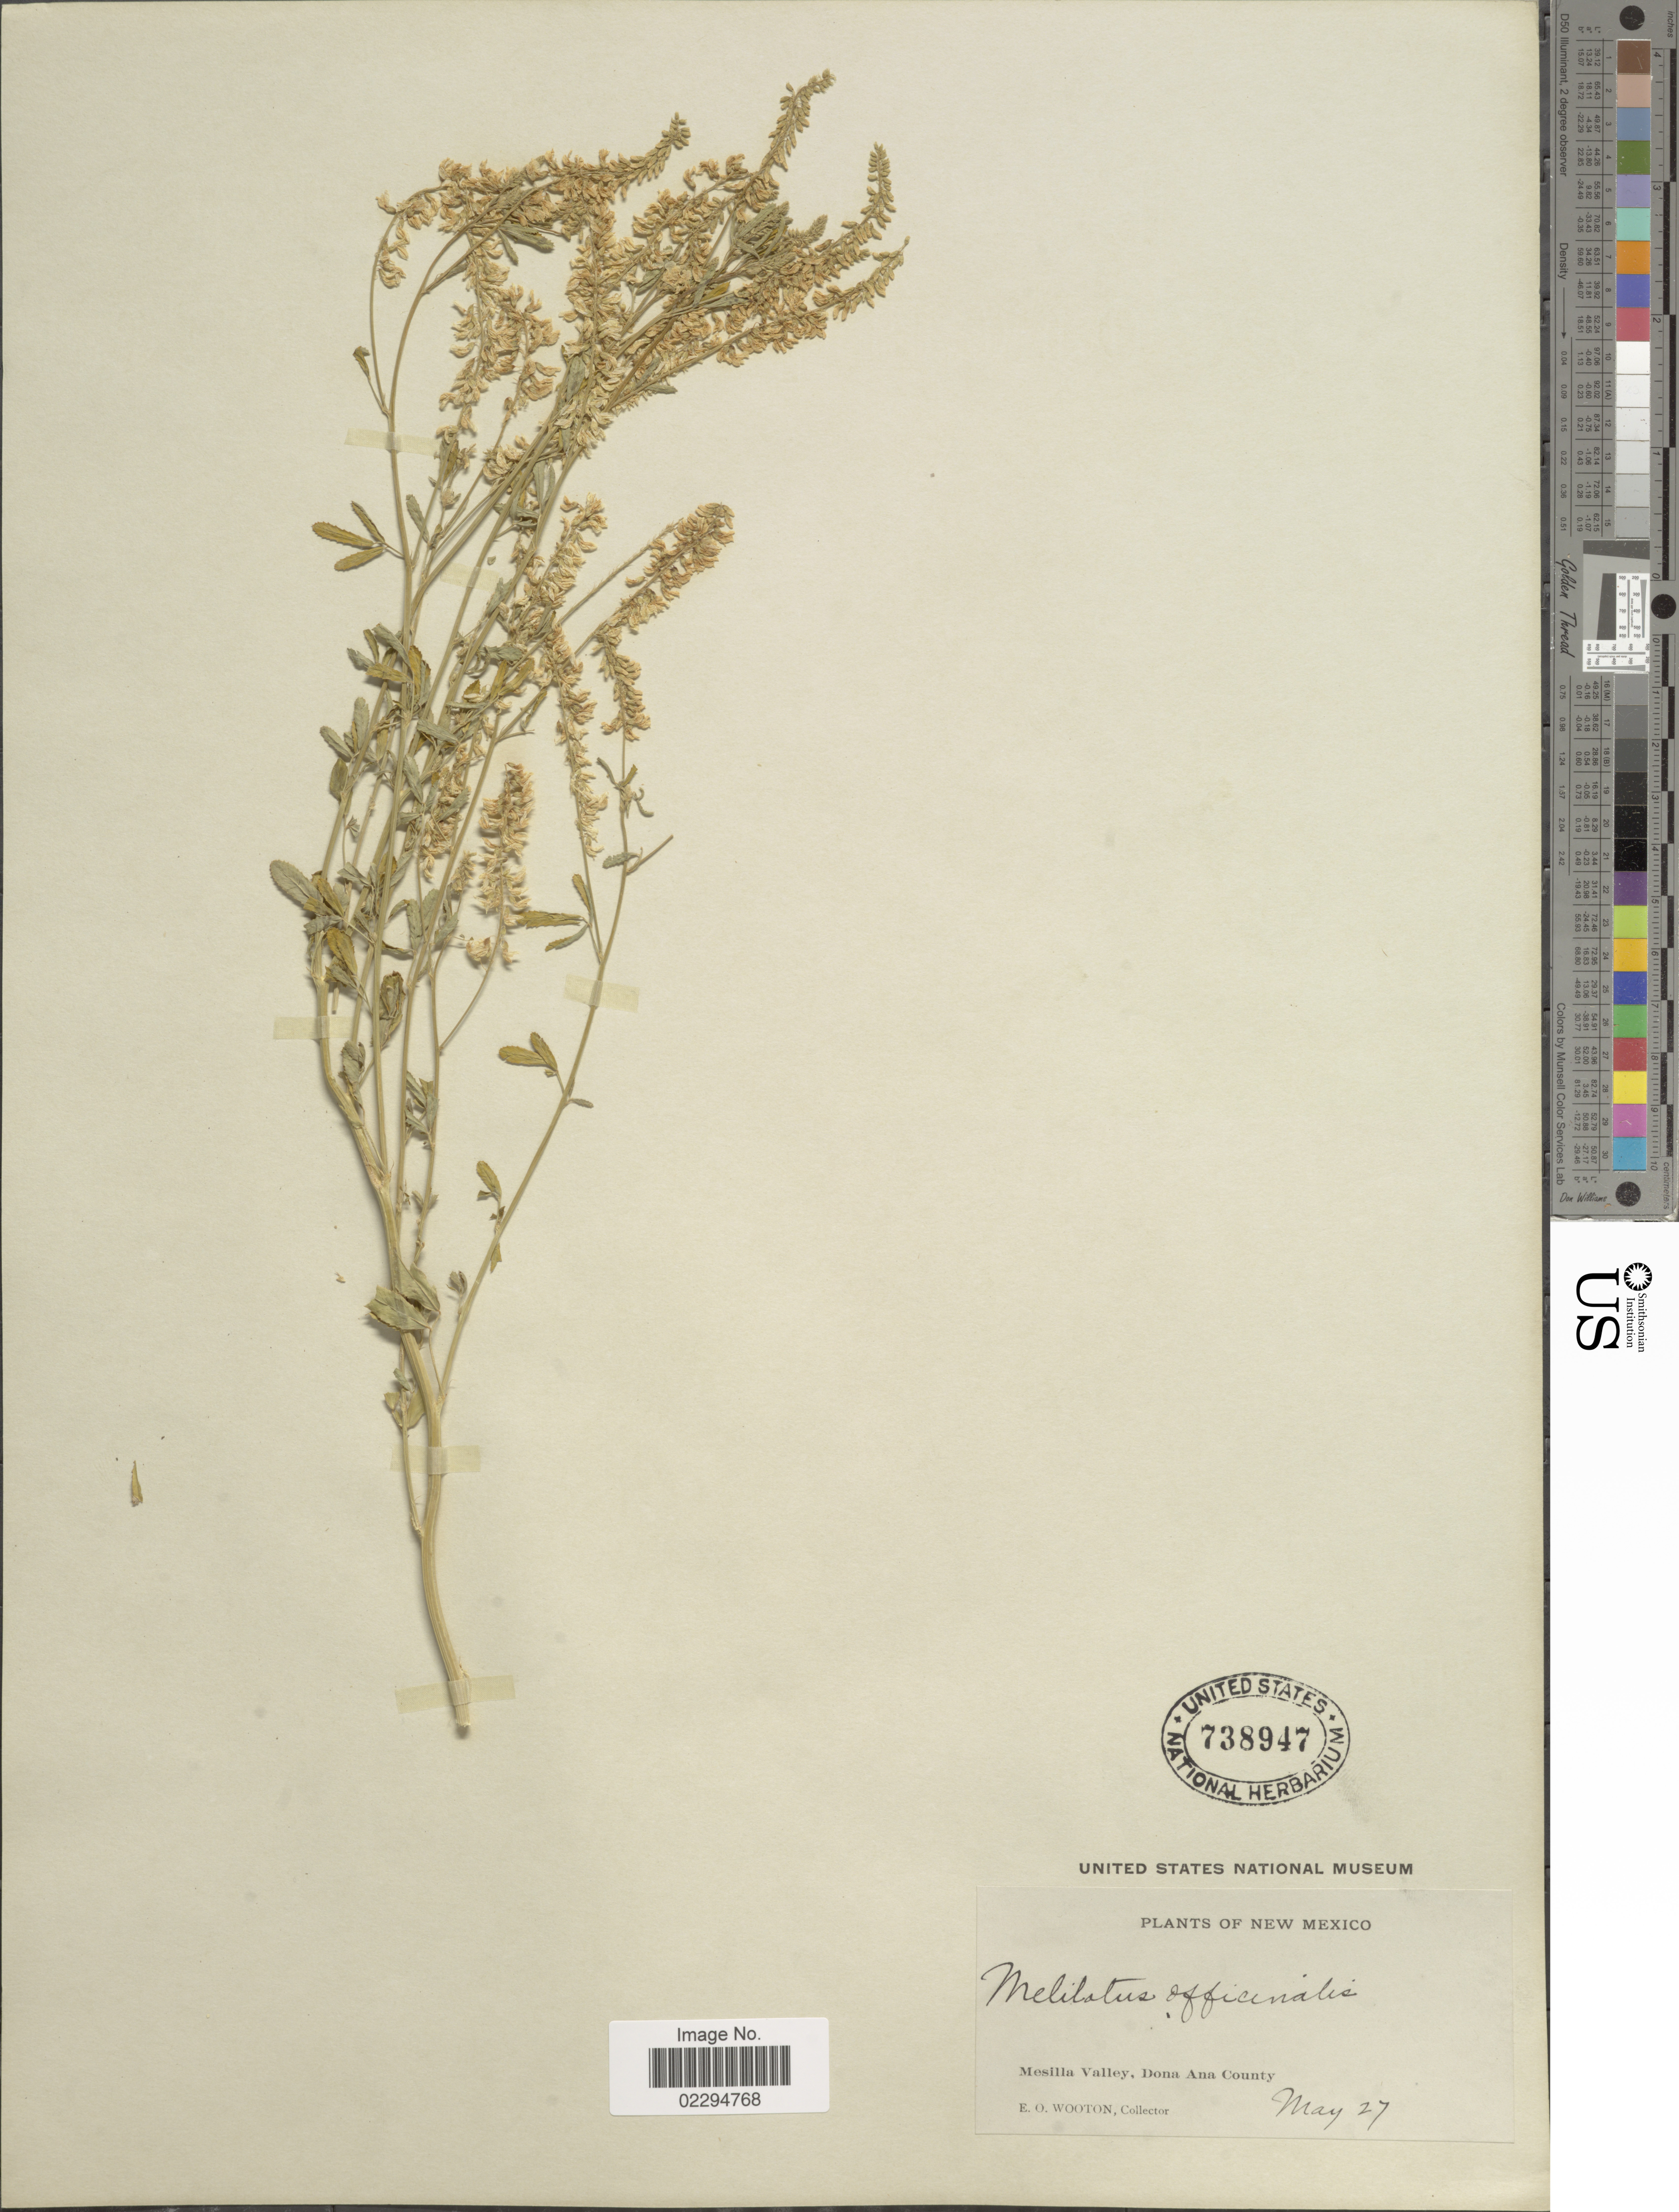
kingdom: Plantae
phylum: Tracheophyta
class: Magnoliopsida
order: Fabales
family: Fabaceae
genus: Melilotus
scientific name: Melilotus officinalis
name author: (L.) Lam.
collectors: E. O. Wooton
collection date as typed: Transcribed d/m/y: /5/27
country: United States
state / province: New Mexico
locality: Mesilla Valley, Dona Ana County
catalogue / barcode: US 738947